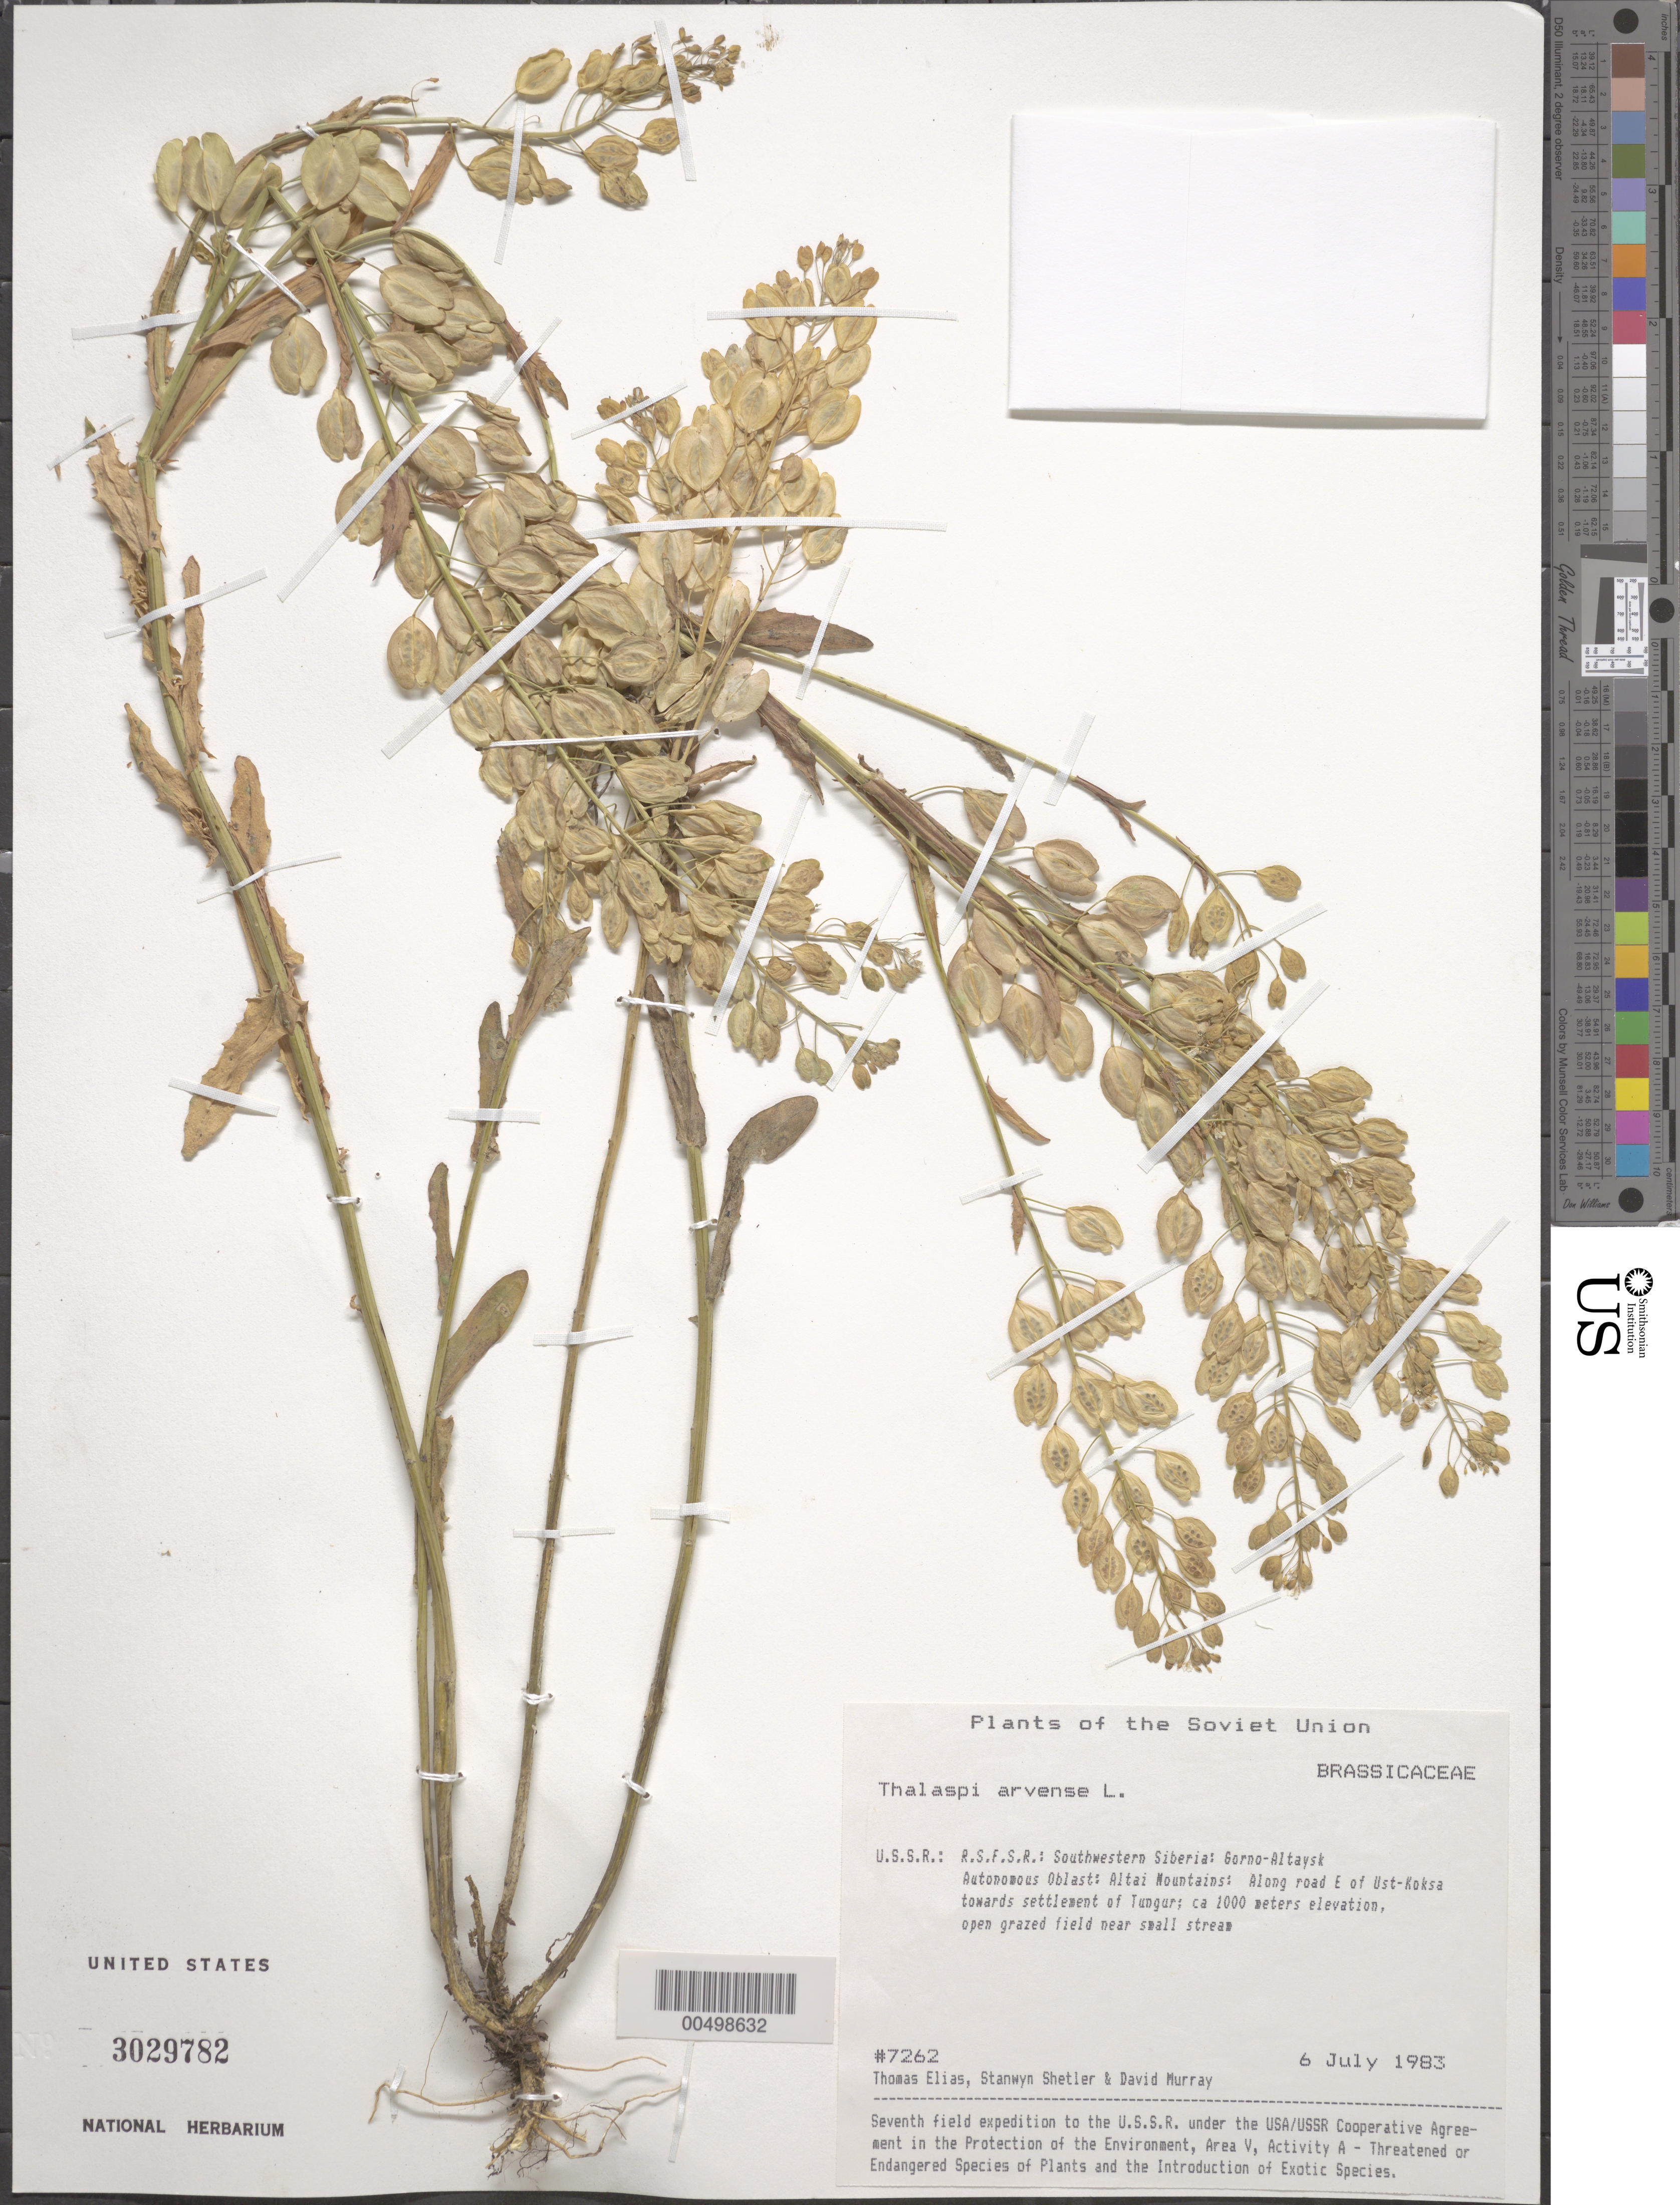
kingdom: Plantae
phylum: Tracheophyta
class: Magnoliopsida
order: Brassicales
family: Brassicaceae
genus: Thlaspi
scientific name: Thlaspi arvense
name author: L.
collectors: T. Elias, S. Shetler & D. F. Murray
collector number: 7262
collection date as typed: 06 Jul 1983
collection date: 1983-07-06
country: Russian Federation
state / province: Altai Republic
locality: Altai Mountains, along road E of Ust-Koksa towards settlement of Tungur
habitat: open grazed field near small stream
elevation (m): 1000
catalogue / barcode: US 3029782